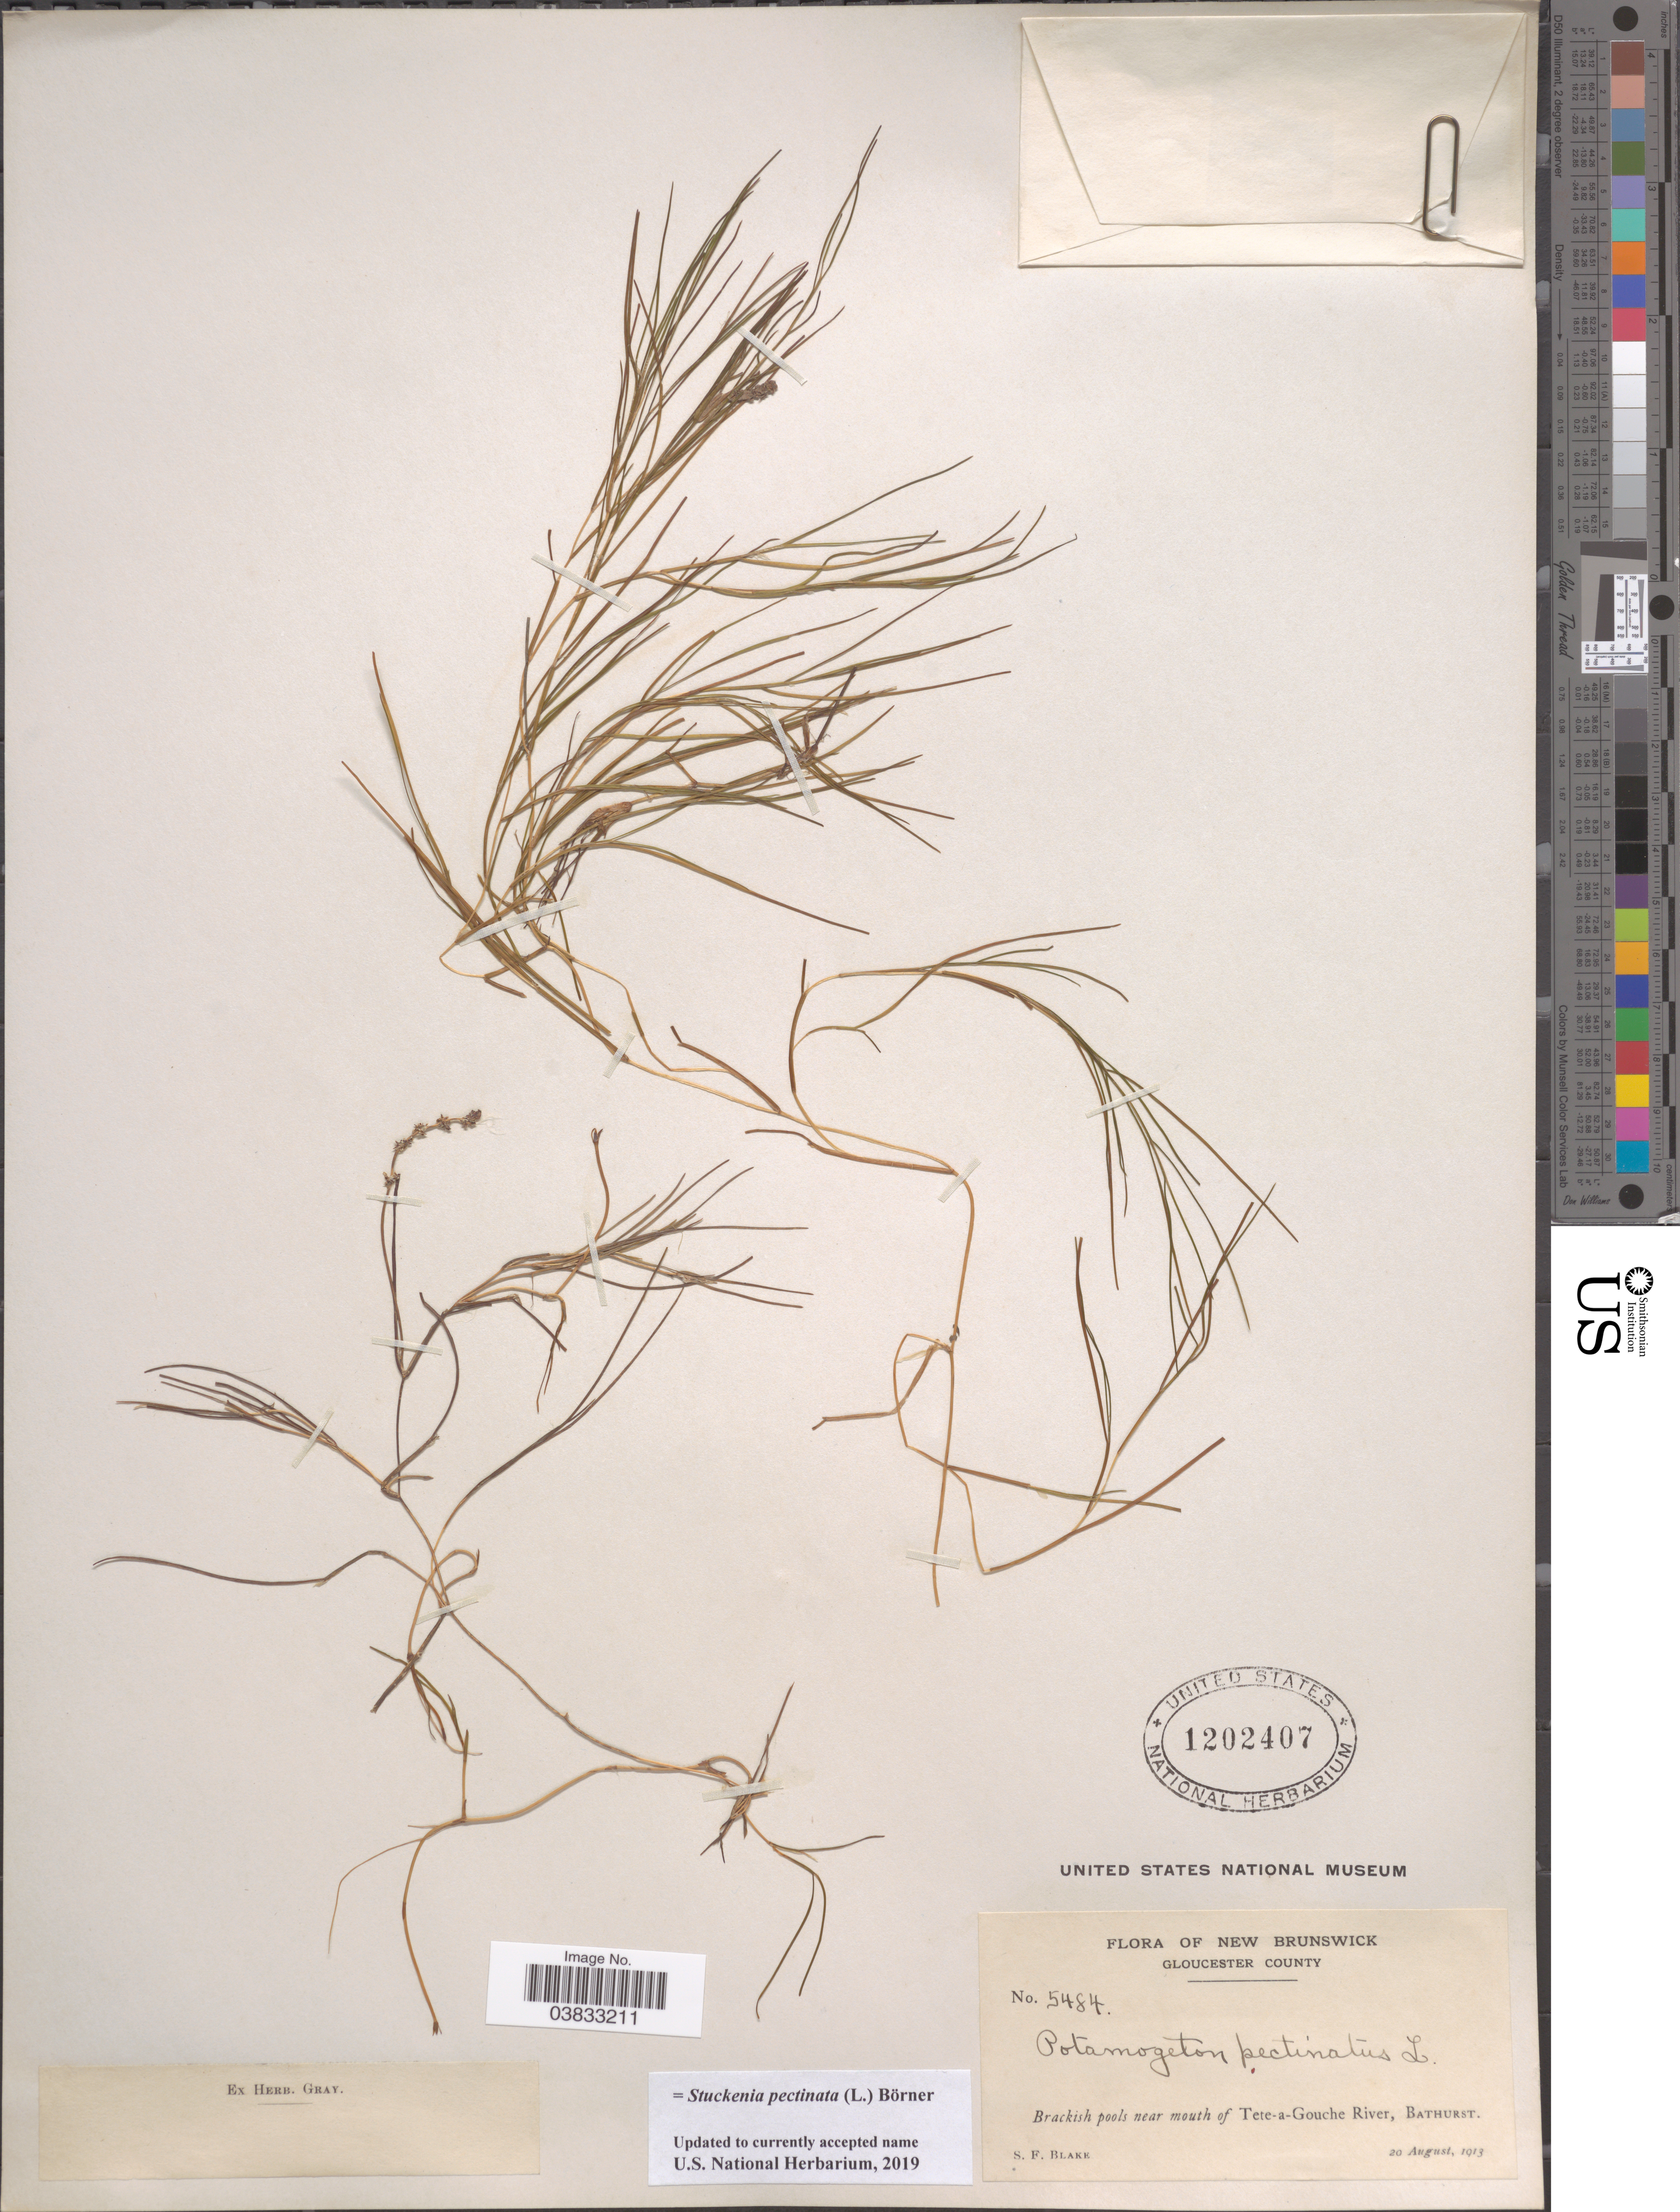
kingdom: Plantae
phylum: Tracheophyta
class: Liliopsida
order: Alismatales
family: Potamogetonaceae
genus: Stuckenia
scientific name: Stuckenia pectinata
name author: (L.) Börner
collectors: S. Blake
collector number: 5484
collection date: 1913-08-20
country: Canada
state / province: New Brunswick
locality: Gloucester County. Brackish pools near mouth of Tete-a-Gouche River, Bathurst.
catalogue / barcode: US 1202407